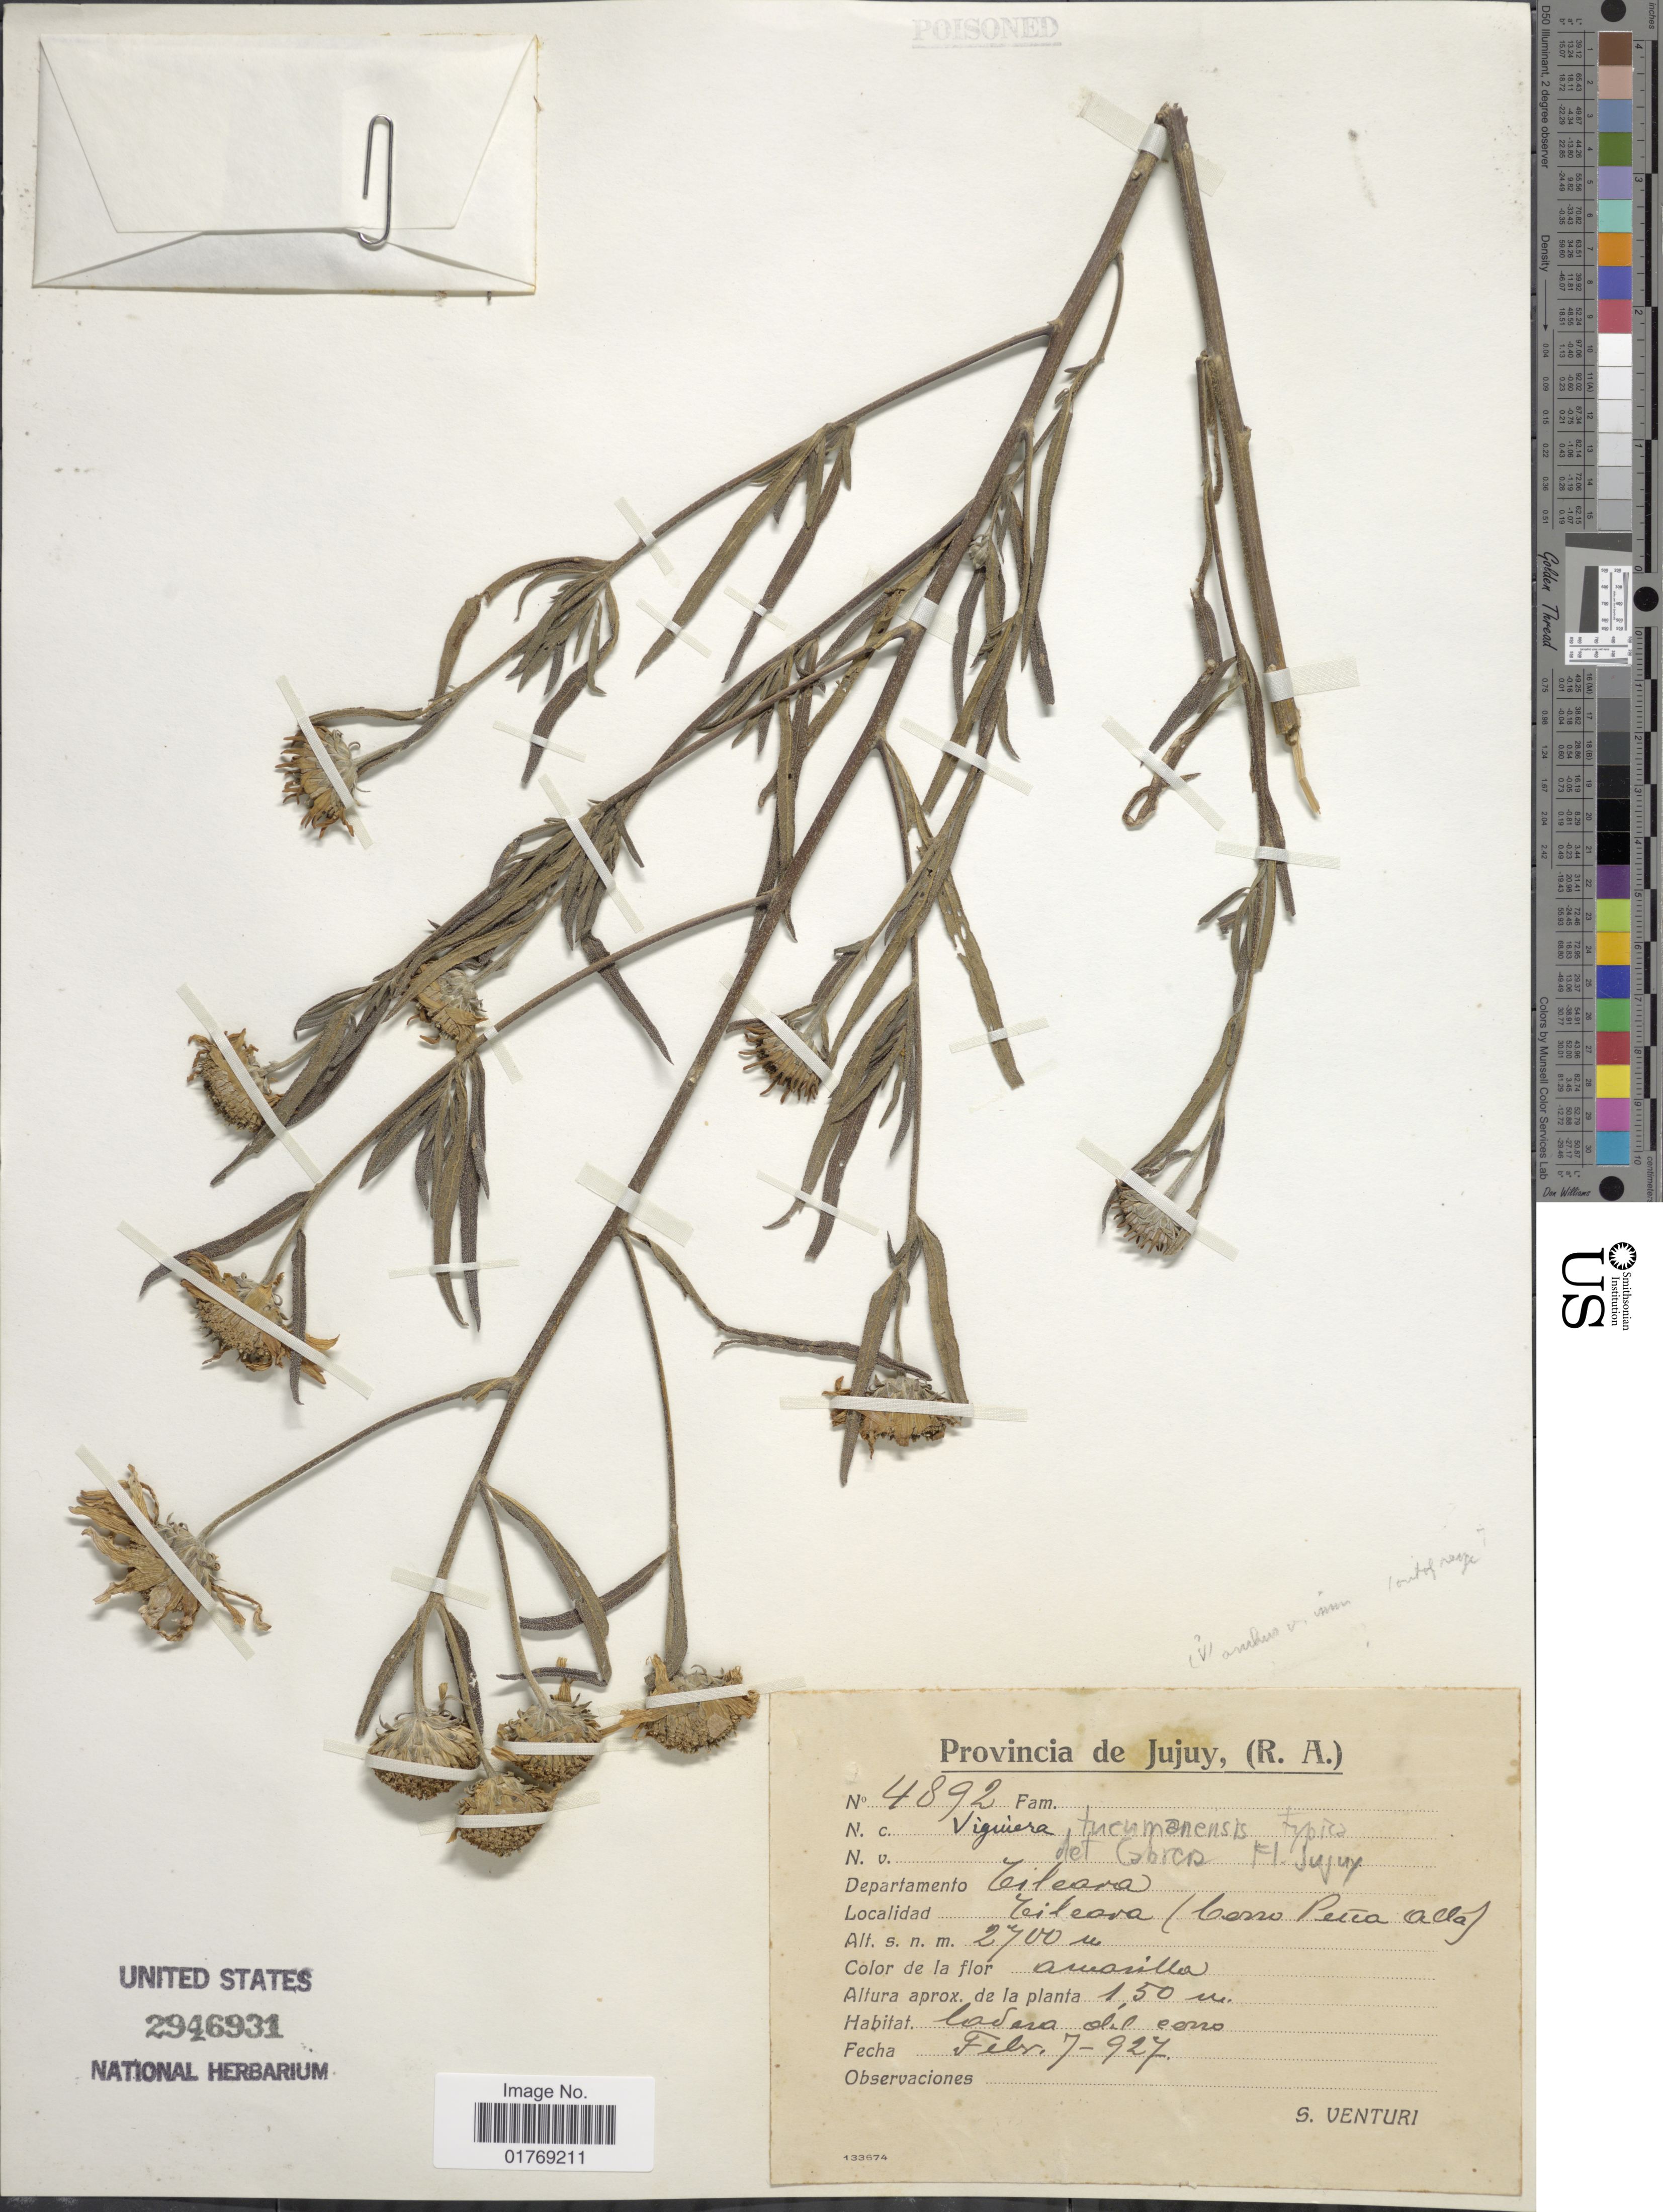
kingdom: Plantae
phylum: Tracheophyta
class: Magnoliopsida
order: Asterales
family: Asteraceae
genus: Viguiera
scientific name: Viguiera tucumanensis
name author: (Hook. & Arn.) Griseb.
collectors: S. Venturi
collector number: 4892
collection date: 1927-02-07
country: Argentina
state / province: Jujuy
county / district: Tilcara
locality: Tilcara (Cerro Peña Alta)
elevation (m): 2700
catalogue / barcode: US 2946931